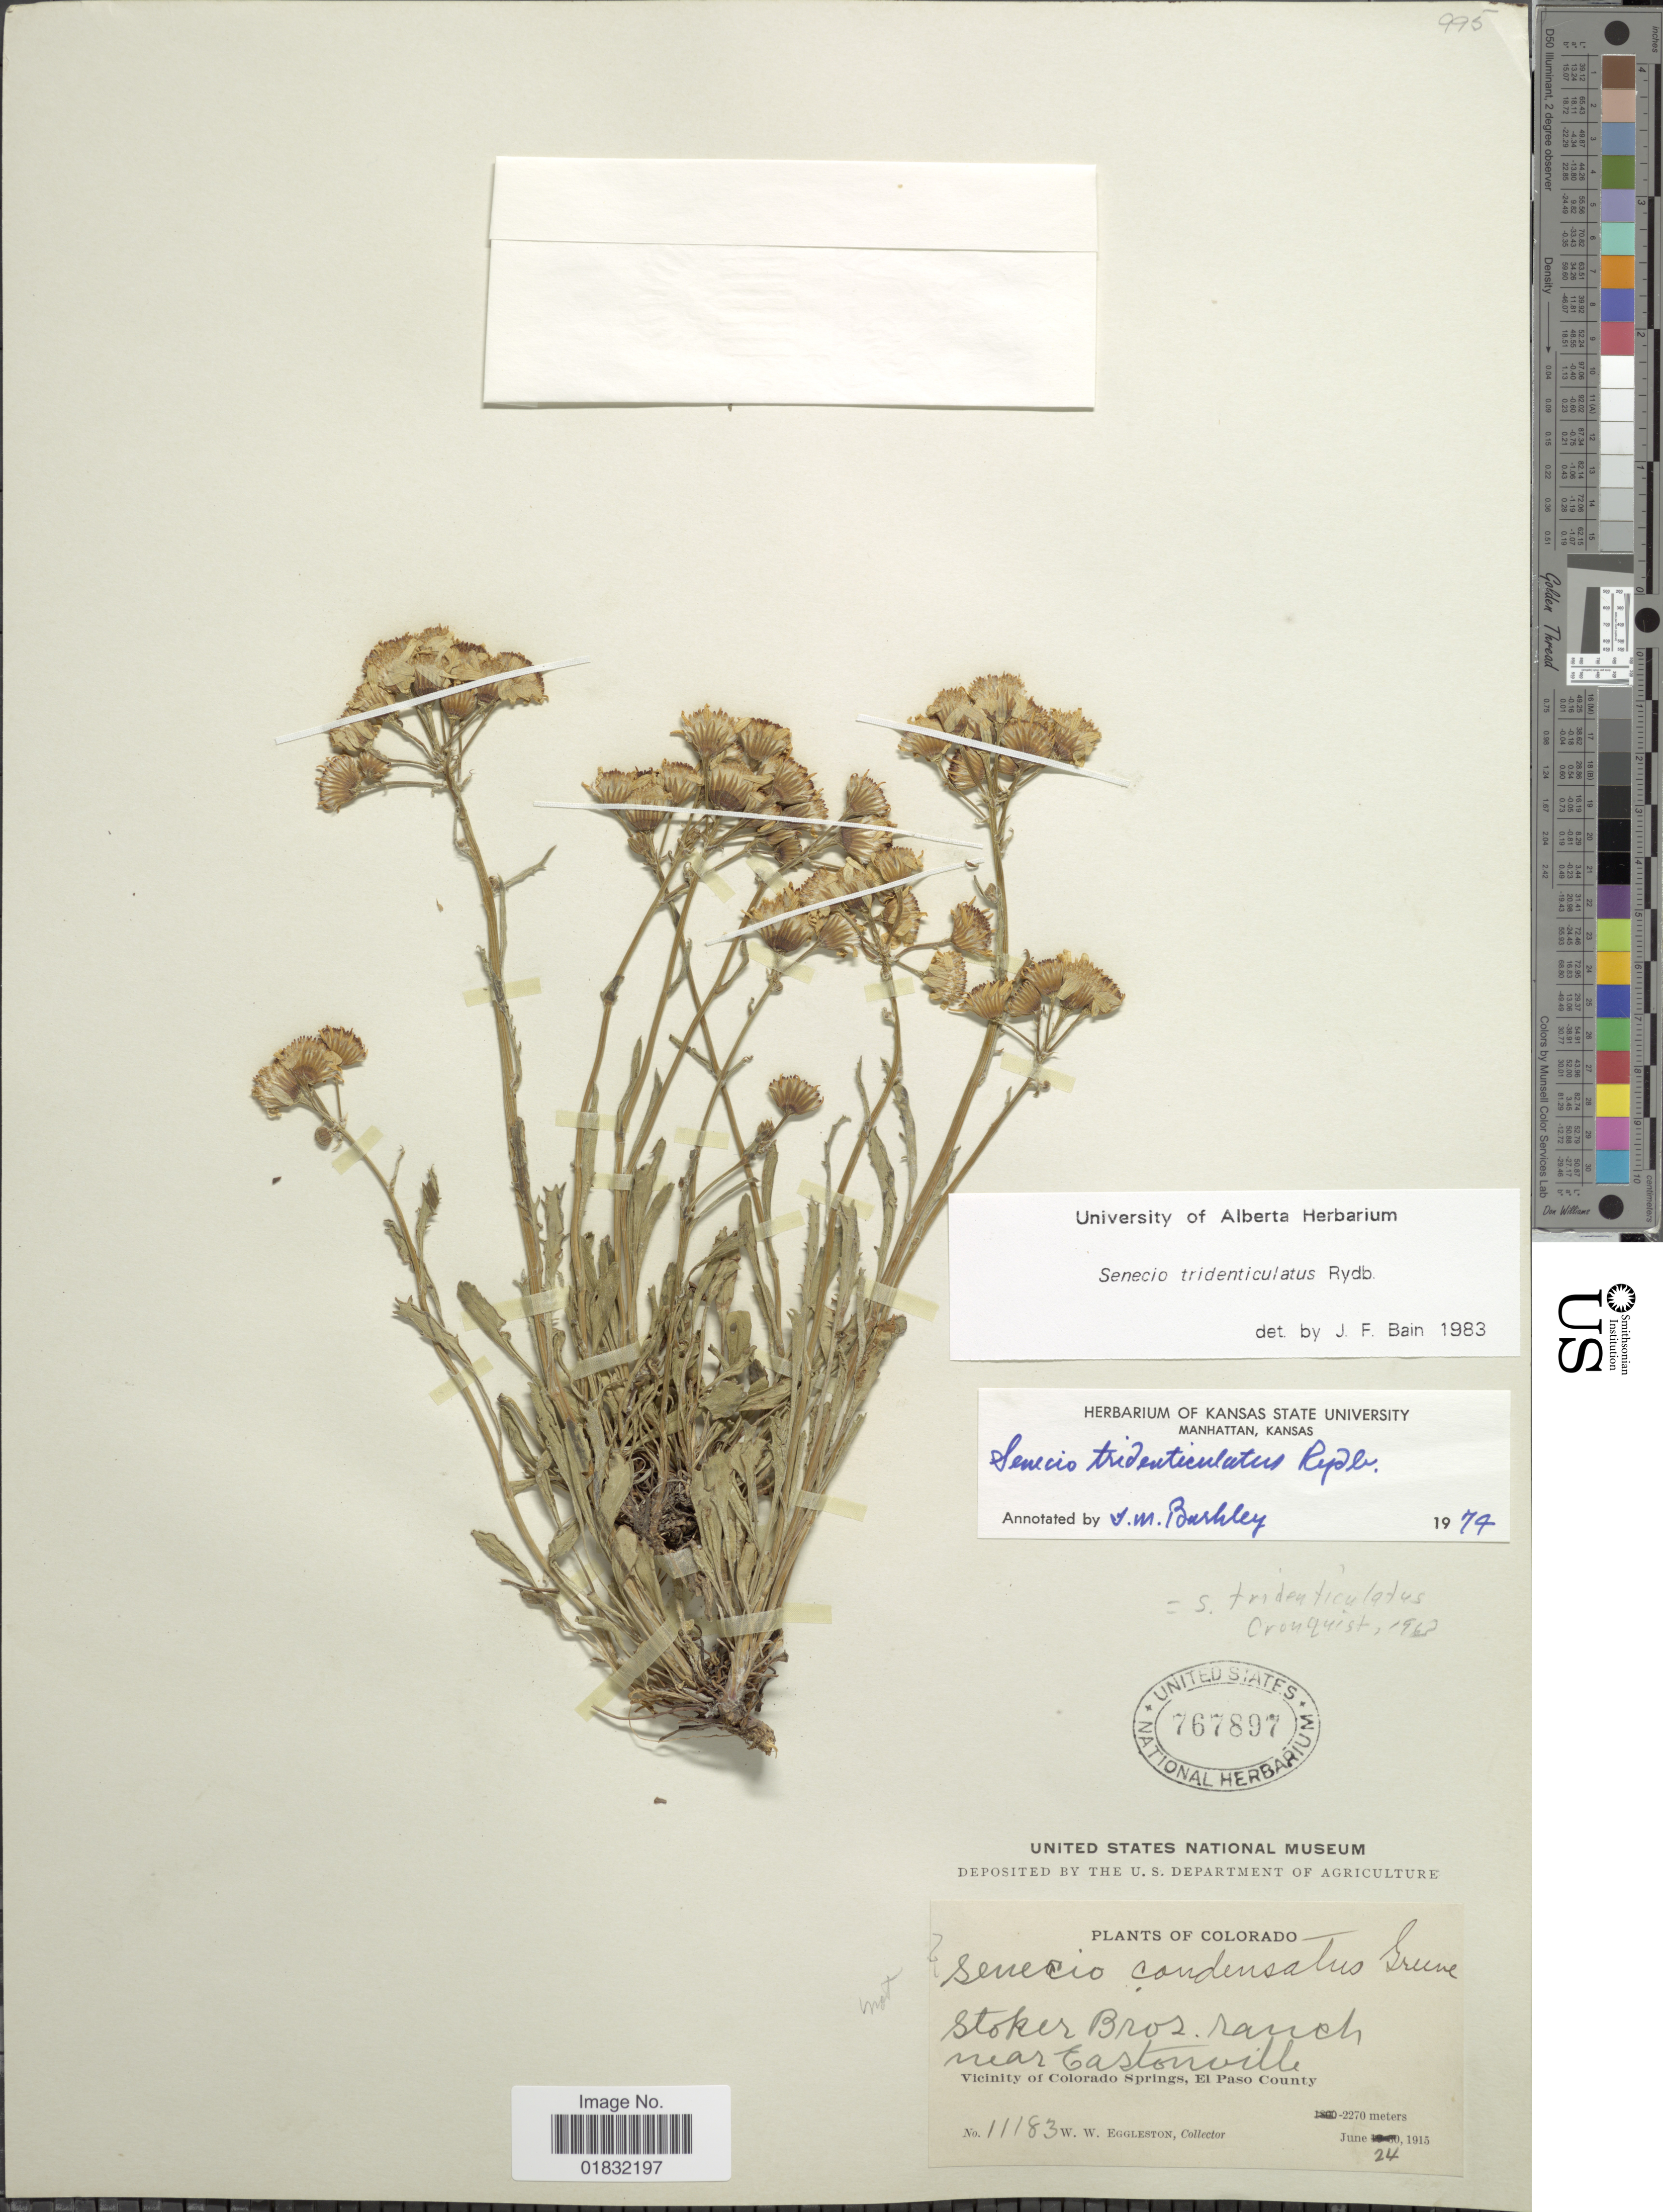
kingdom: Plantae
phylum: Tracheophyta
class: Magnoliopsida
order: Asterales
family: Asteraceae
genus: Packera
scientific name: Packera tridenticulata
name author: (Rydb.) W.A. Weber & Á. Löve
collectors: W. W. Eggleston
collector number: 11183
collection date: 1915-06-24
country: United States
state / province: Colorado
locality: Stoker Bros. ranch near Eastonville, Vicinity of Colorado Springs, El Paso County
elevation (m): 2270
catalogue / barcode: US 767897